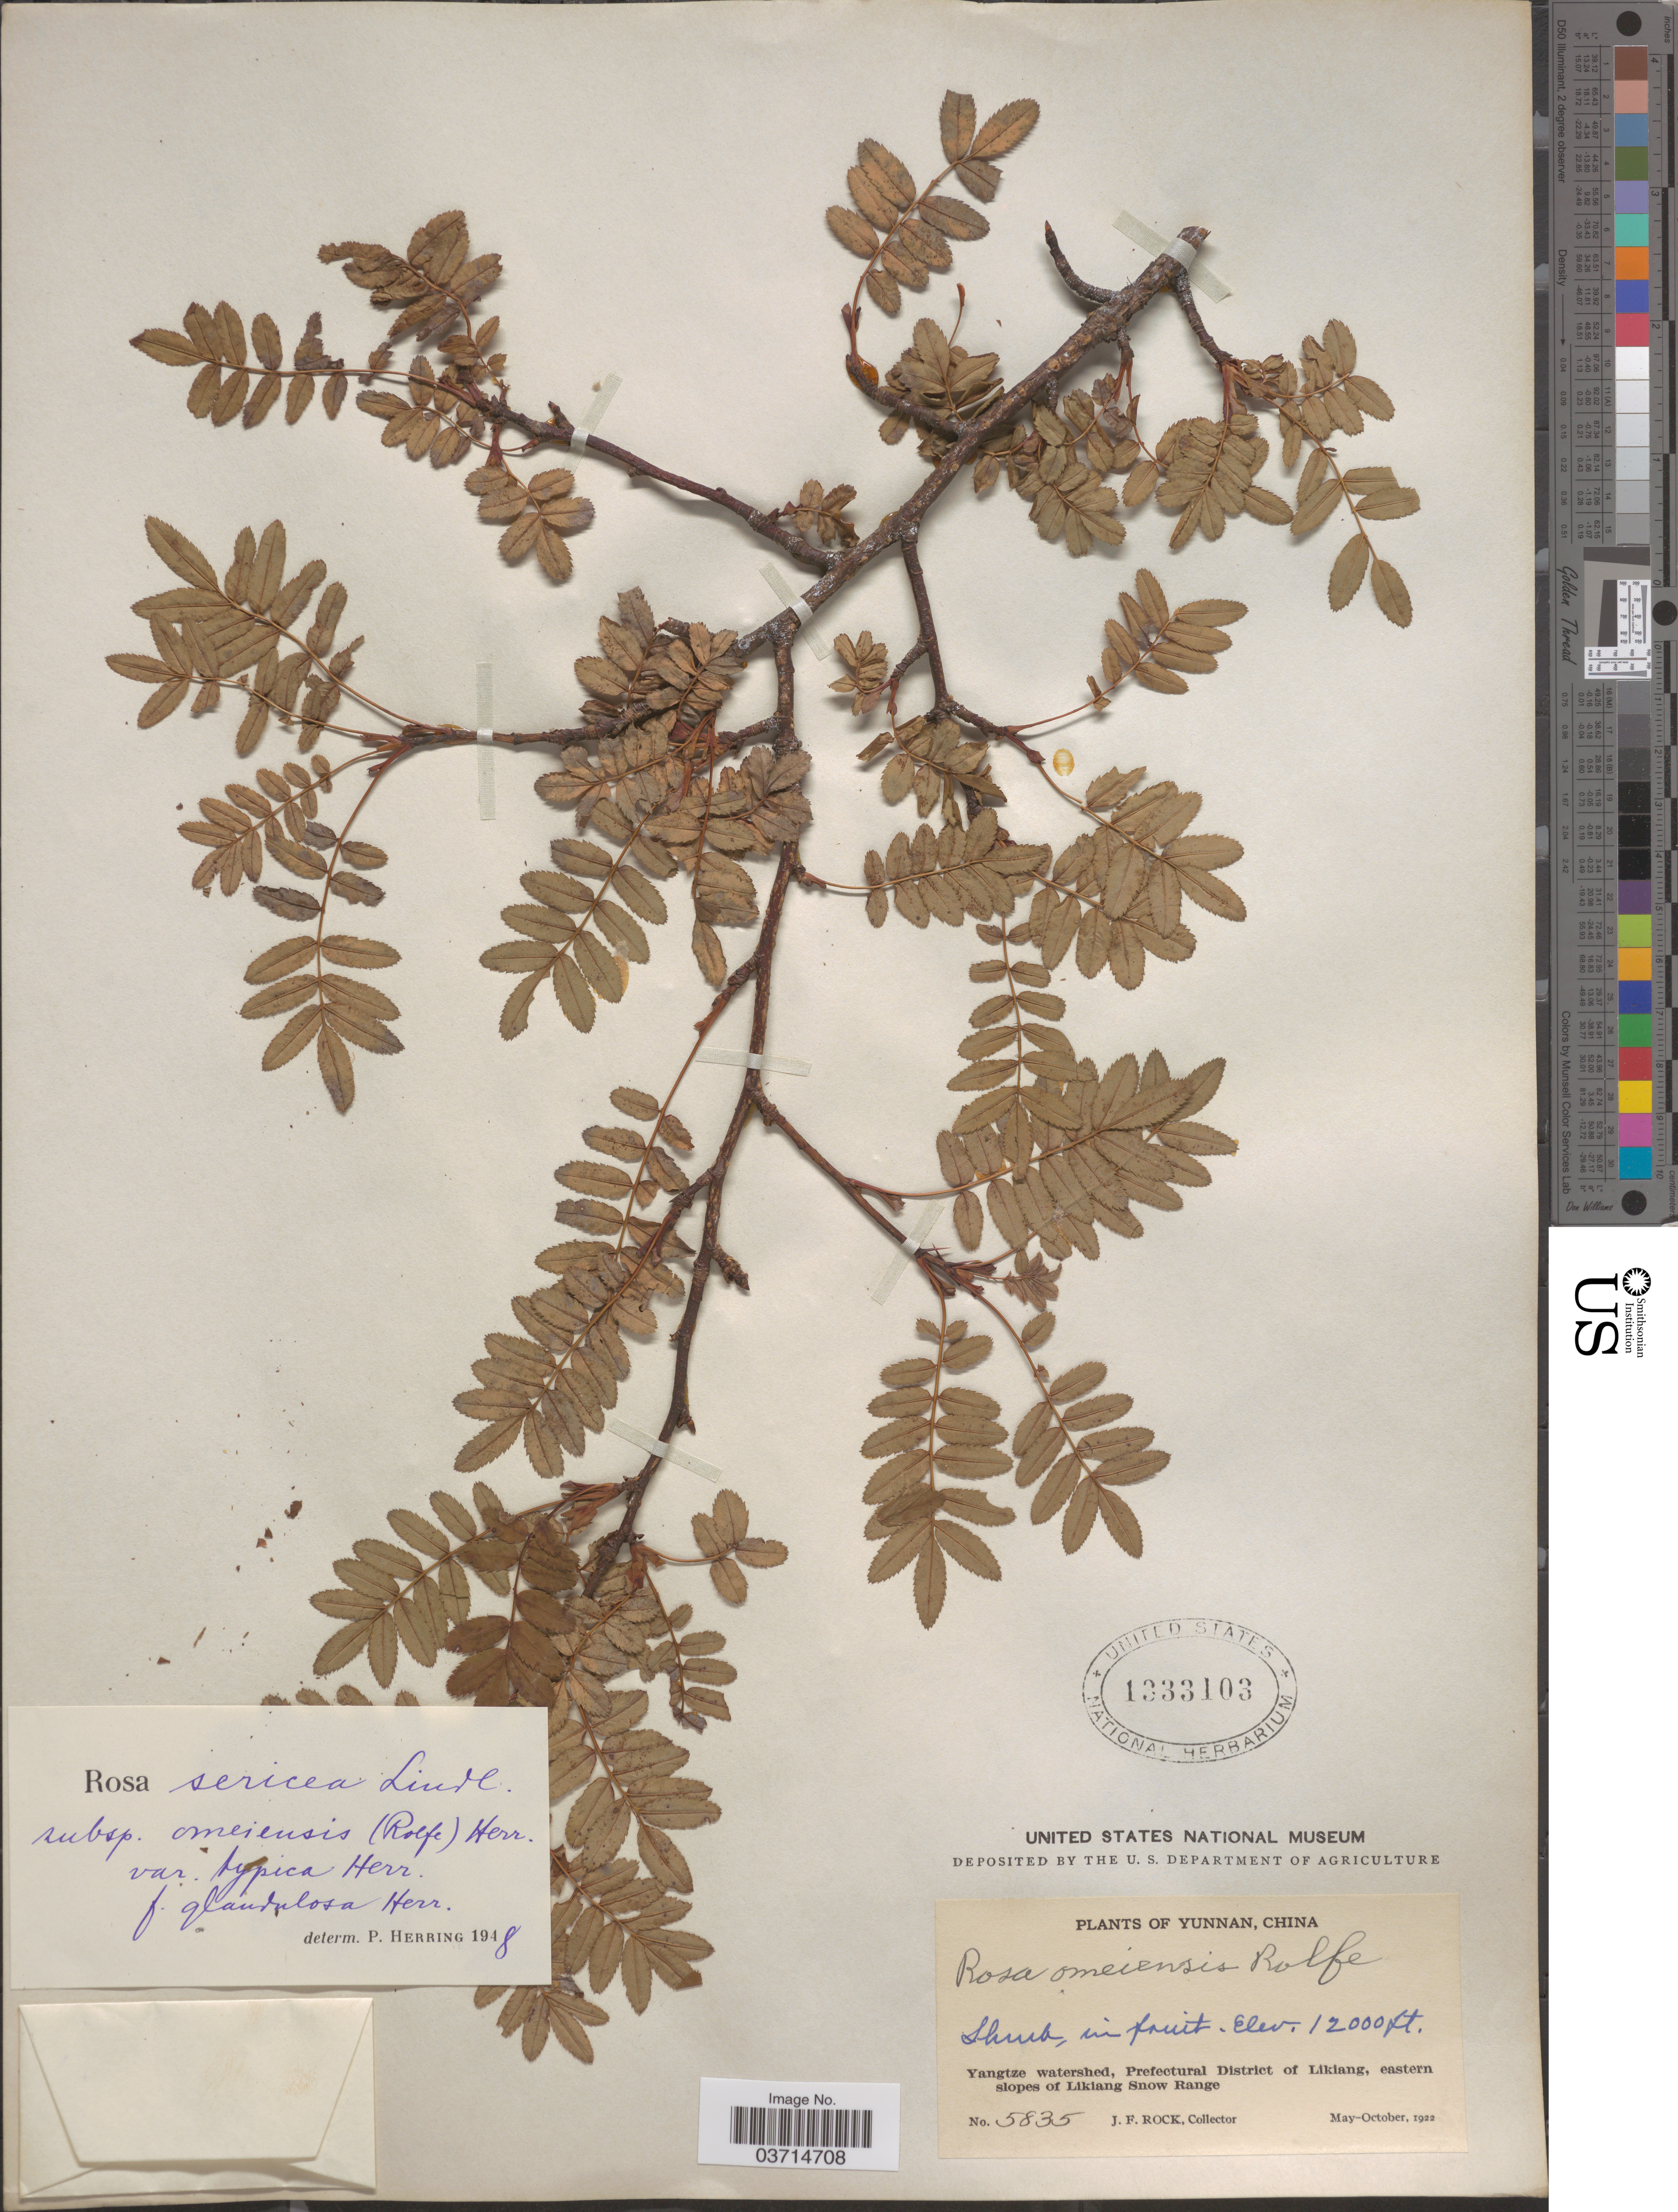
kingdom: Plantae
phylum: Tracheophyta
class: Magnoliopsida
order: Rosales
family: Rosaceae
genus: Rosa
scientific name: Rosa omeiensis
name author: Rolfe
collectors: J. Rock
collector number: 5835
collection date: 1922-05/1922-10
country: China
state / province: Yunnan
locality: Yangtze watershed, Prefectural District of Likiang, eastern slopes of Likiang Snow Range.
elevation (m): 3658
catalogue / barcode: US 1333103